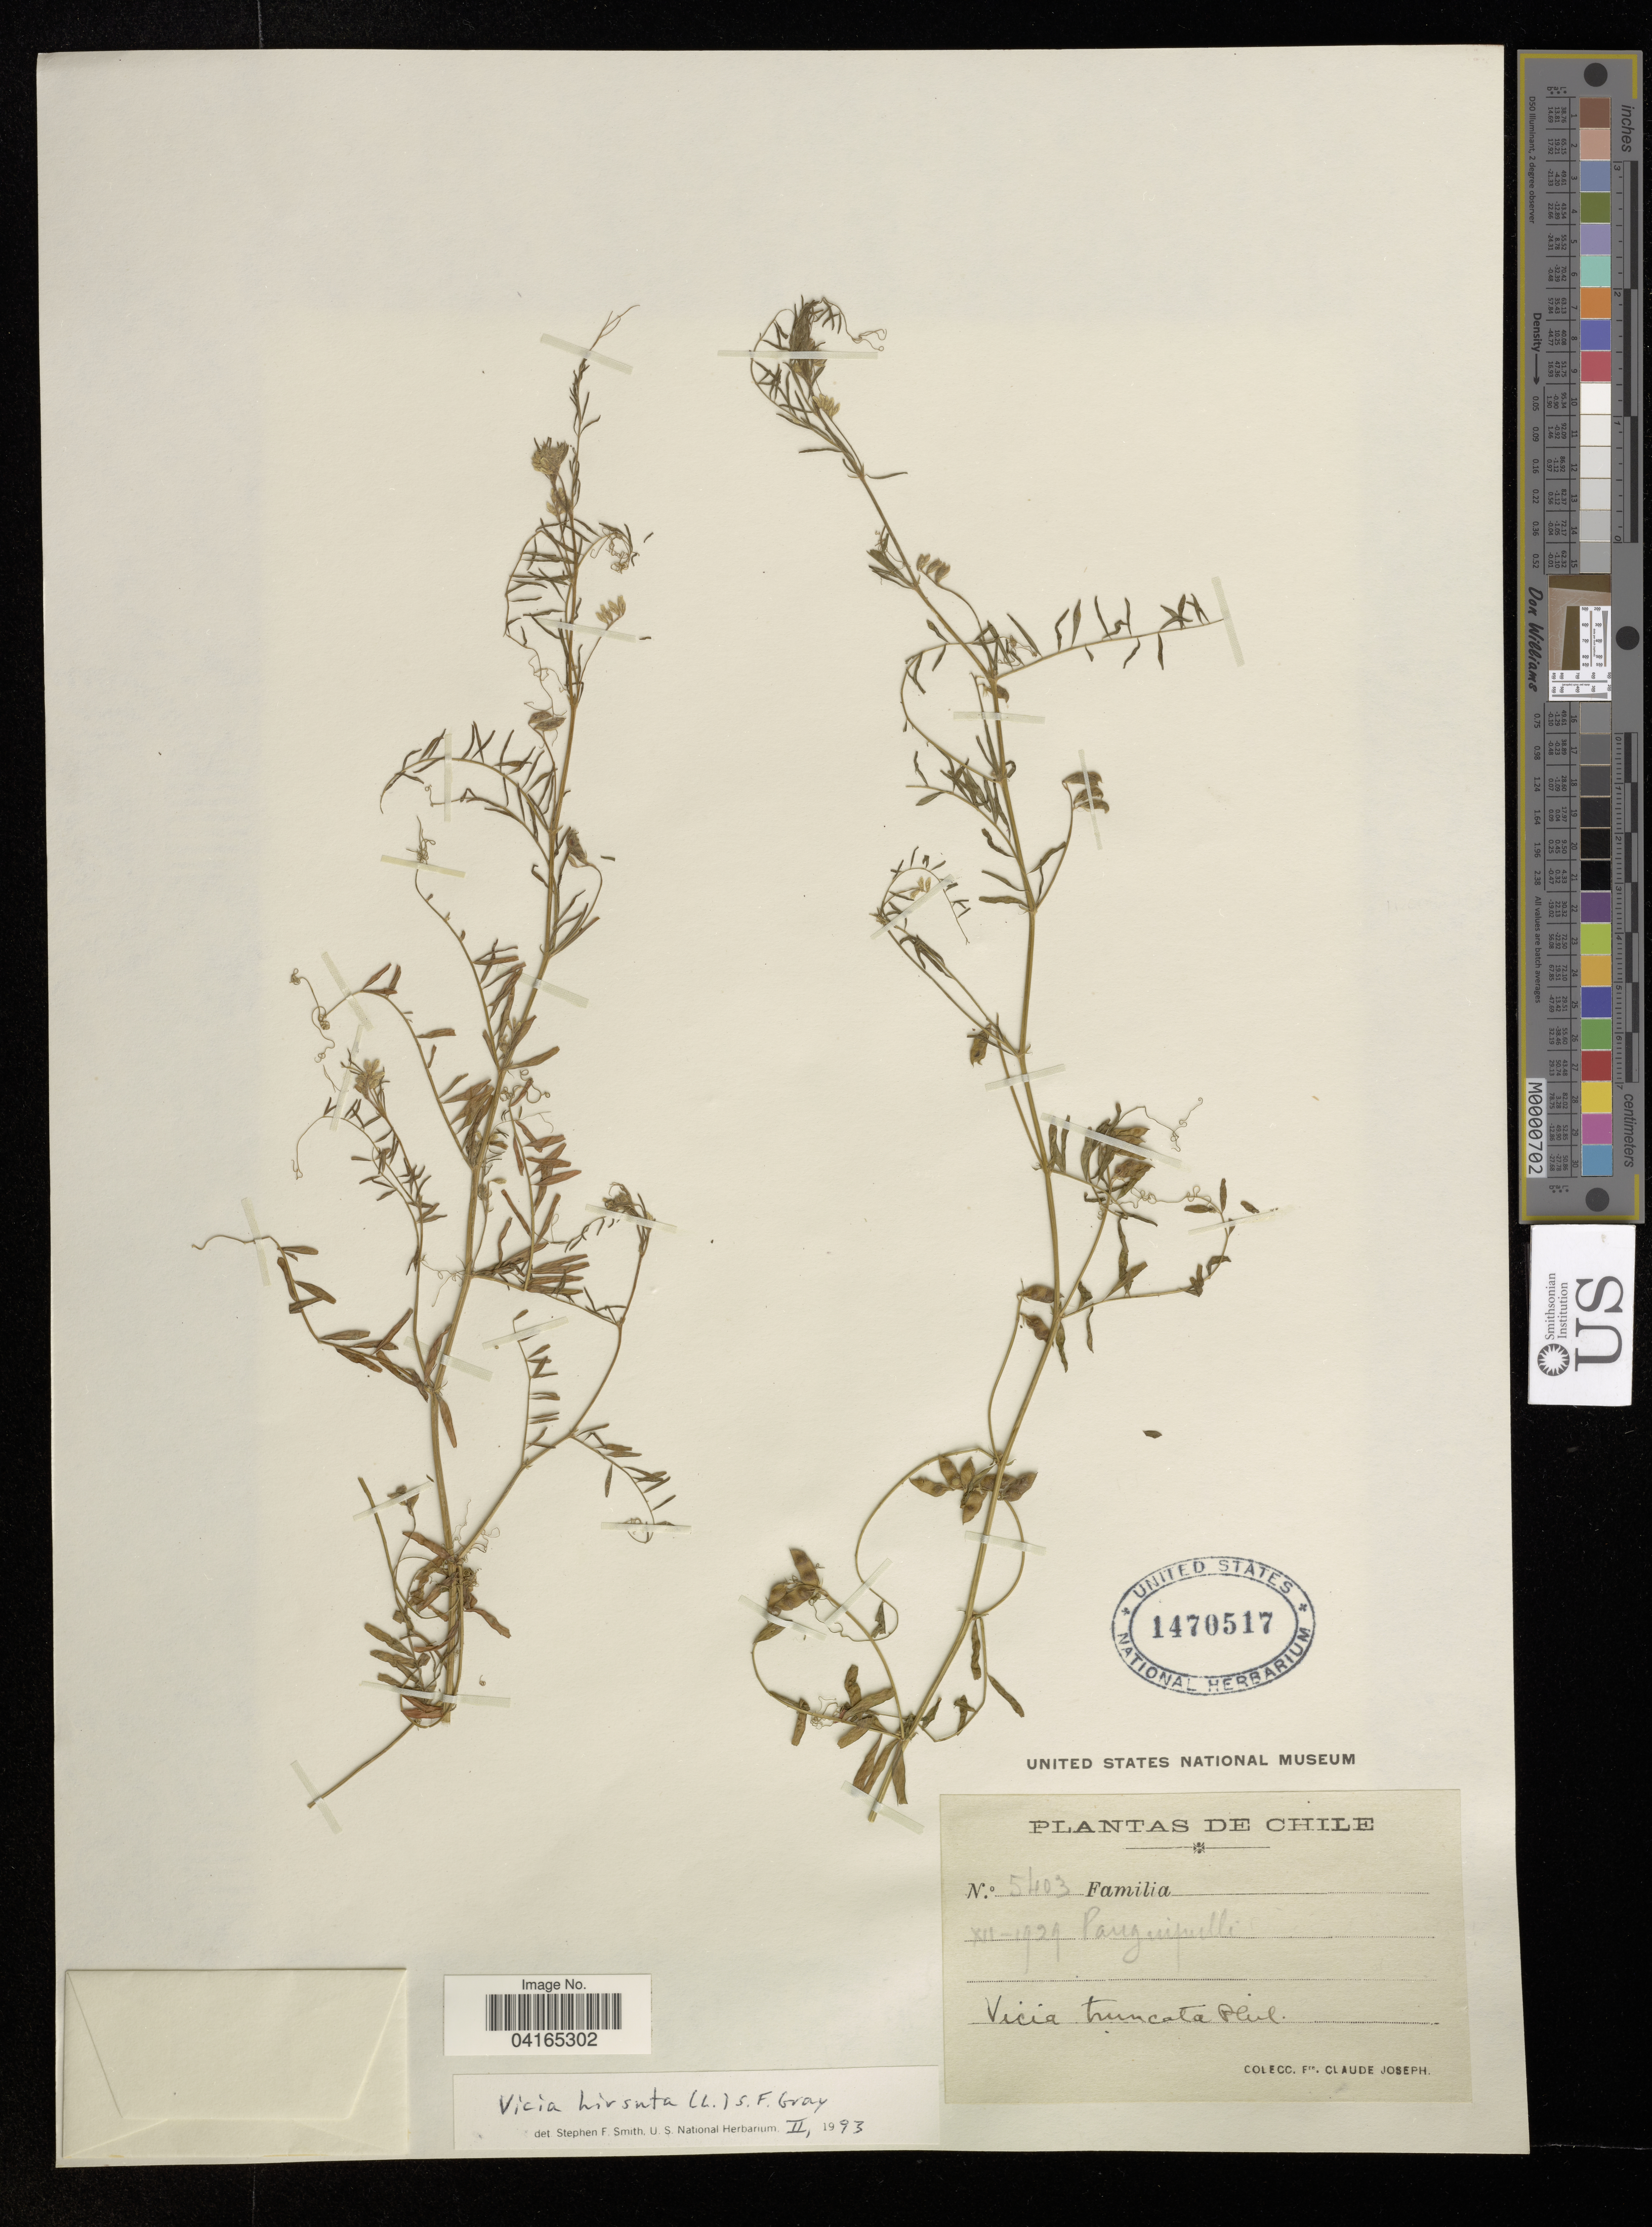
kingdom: Plantae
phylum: Tracheophyta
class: Magnoliopsida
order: Fabales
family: Fabaceae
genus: Vicia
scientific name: Vicia hirsuta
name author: (L.) A. Gray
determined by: Hechenleitner, Paulina, RBG Edinburgh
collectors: Frere Claude Joseph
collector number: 5403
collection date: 1929-07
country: Chile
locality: Panguipulli.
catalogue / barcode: US 1470517